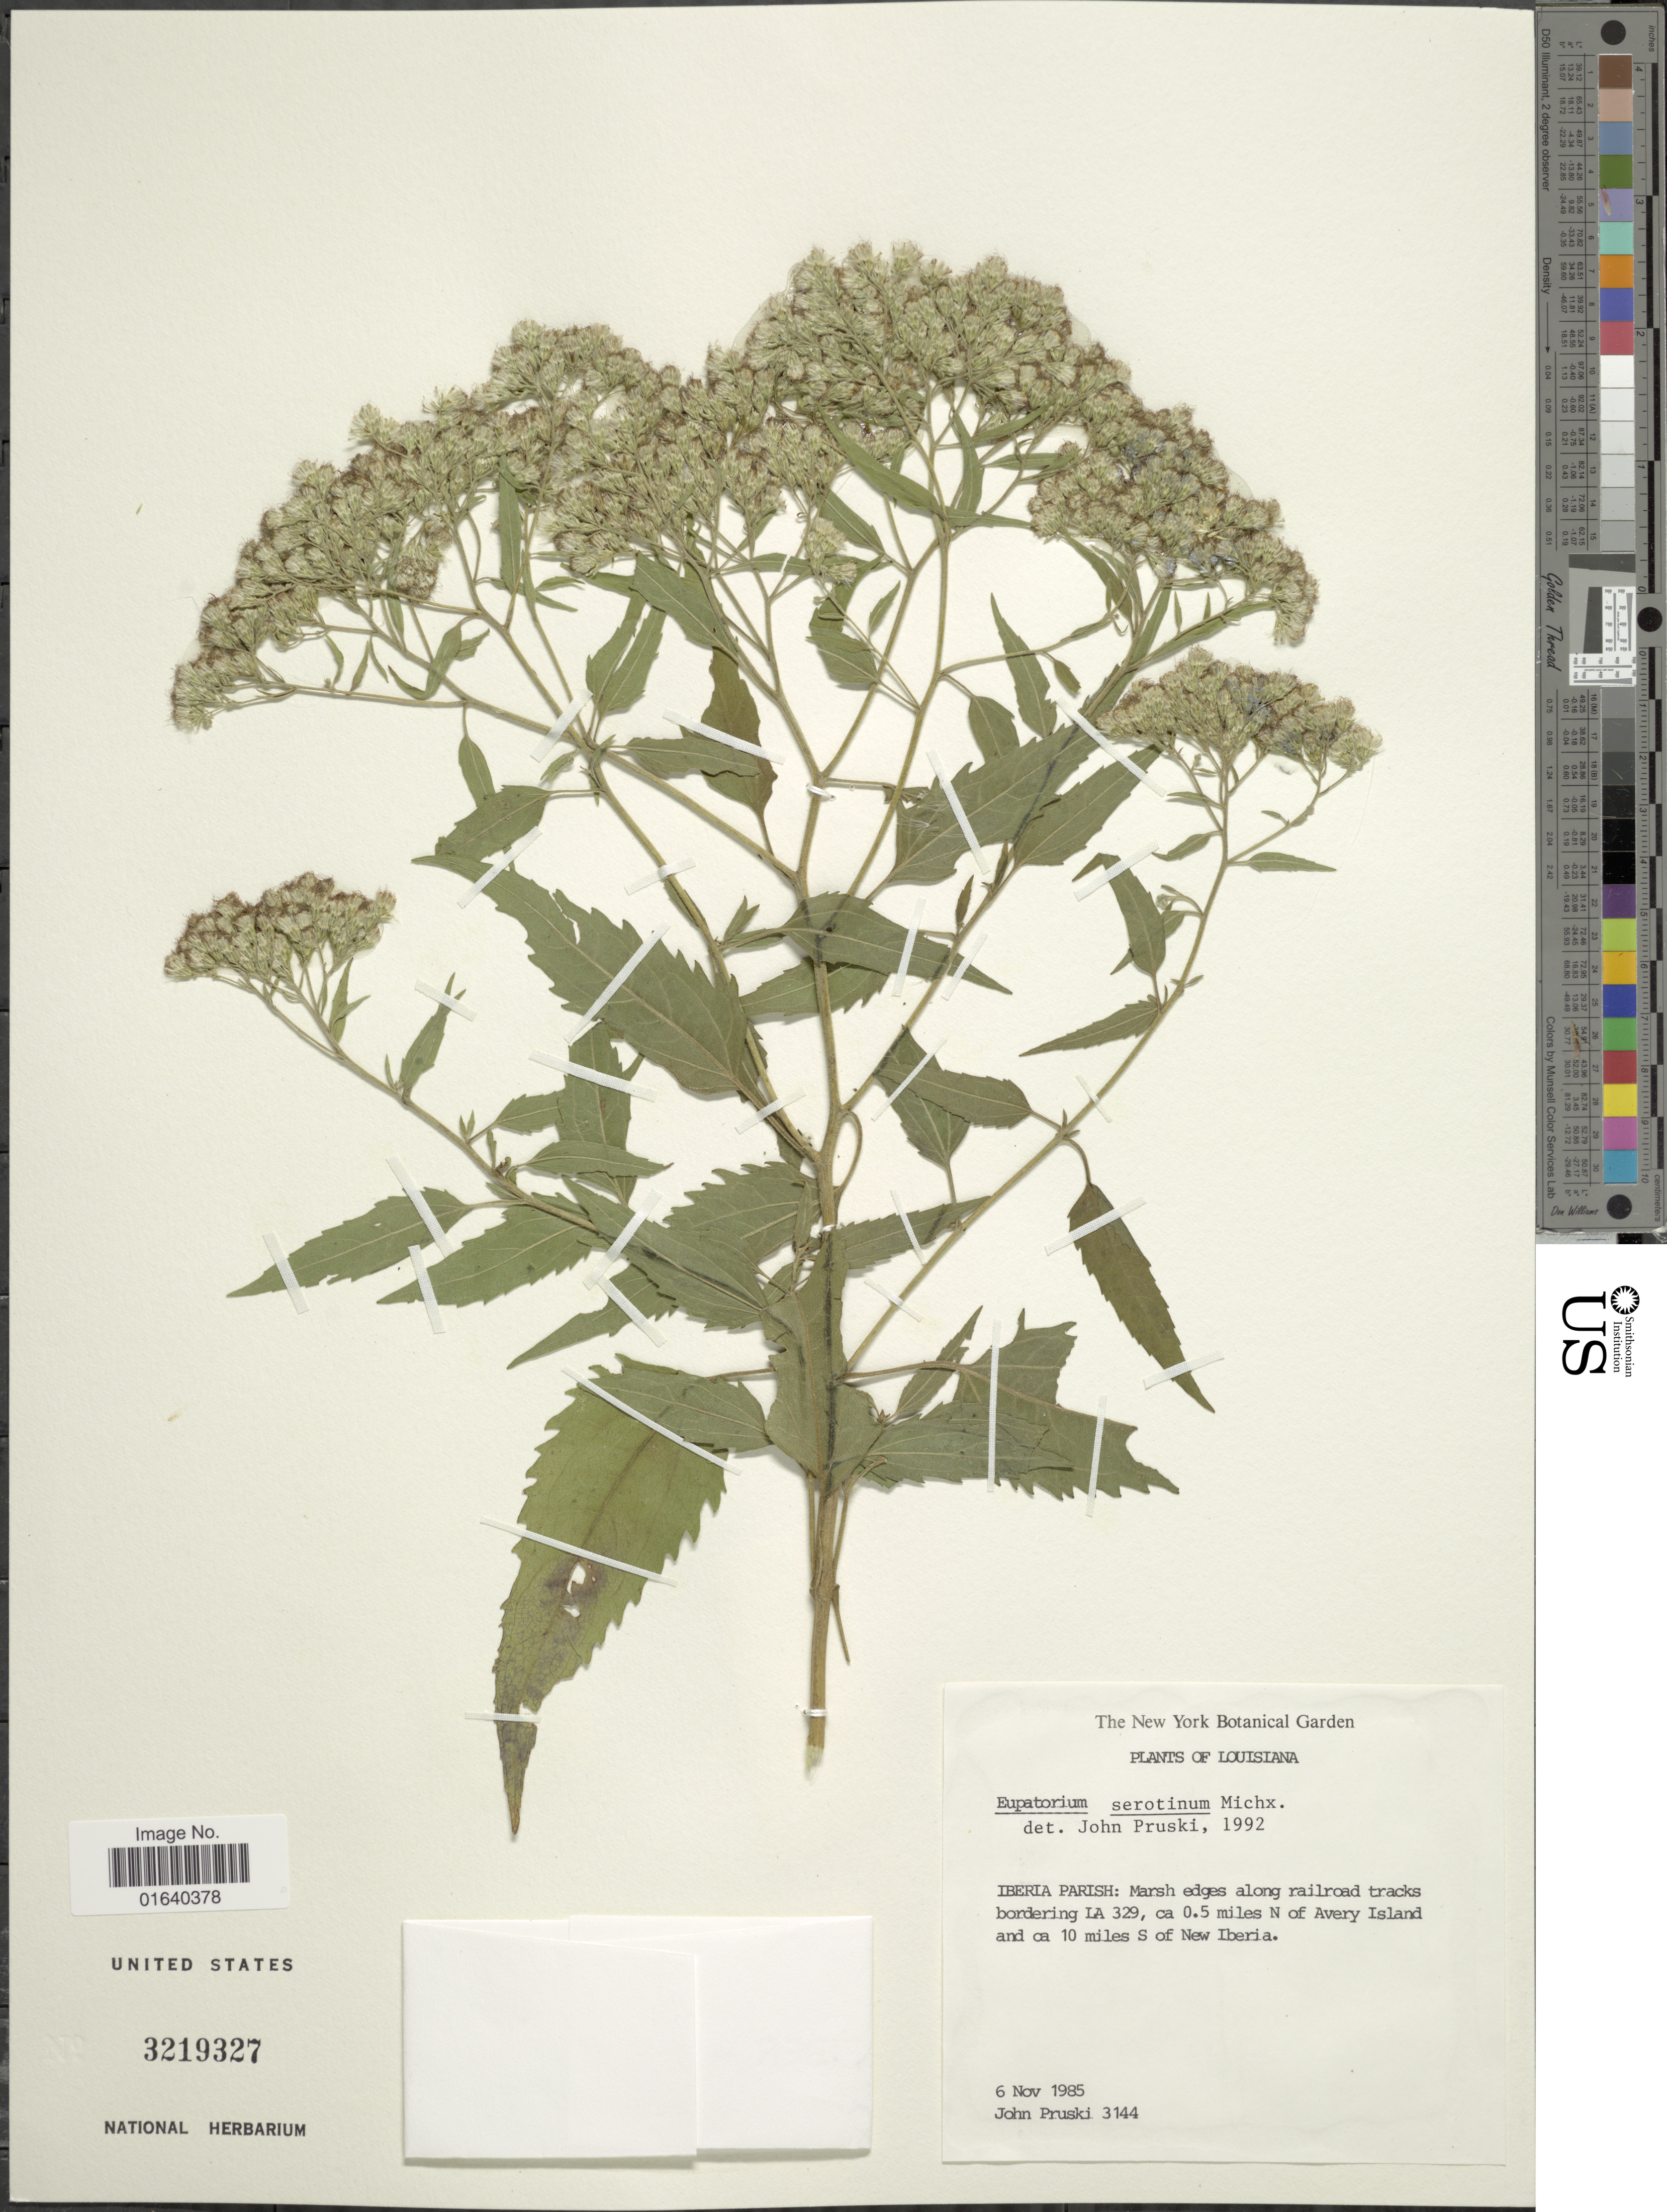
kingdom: Plantae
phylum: Tracheophyta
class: Magnoliopsida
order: Asterales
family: Asteraceae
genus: Eupatorium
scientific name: Eupatorium serotinum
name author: Michx.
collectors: J. F. Pruski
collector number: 3144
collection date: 1985-11-06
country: United States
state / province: Louisiana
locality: Oberia Paris: Marsh edges along railroad track bordering LA 329, ca 0.5 miles N of Avery Island and ca 10 miles S of New Iberia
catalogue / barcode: US 3219327